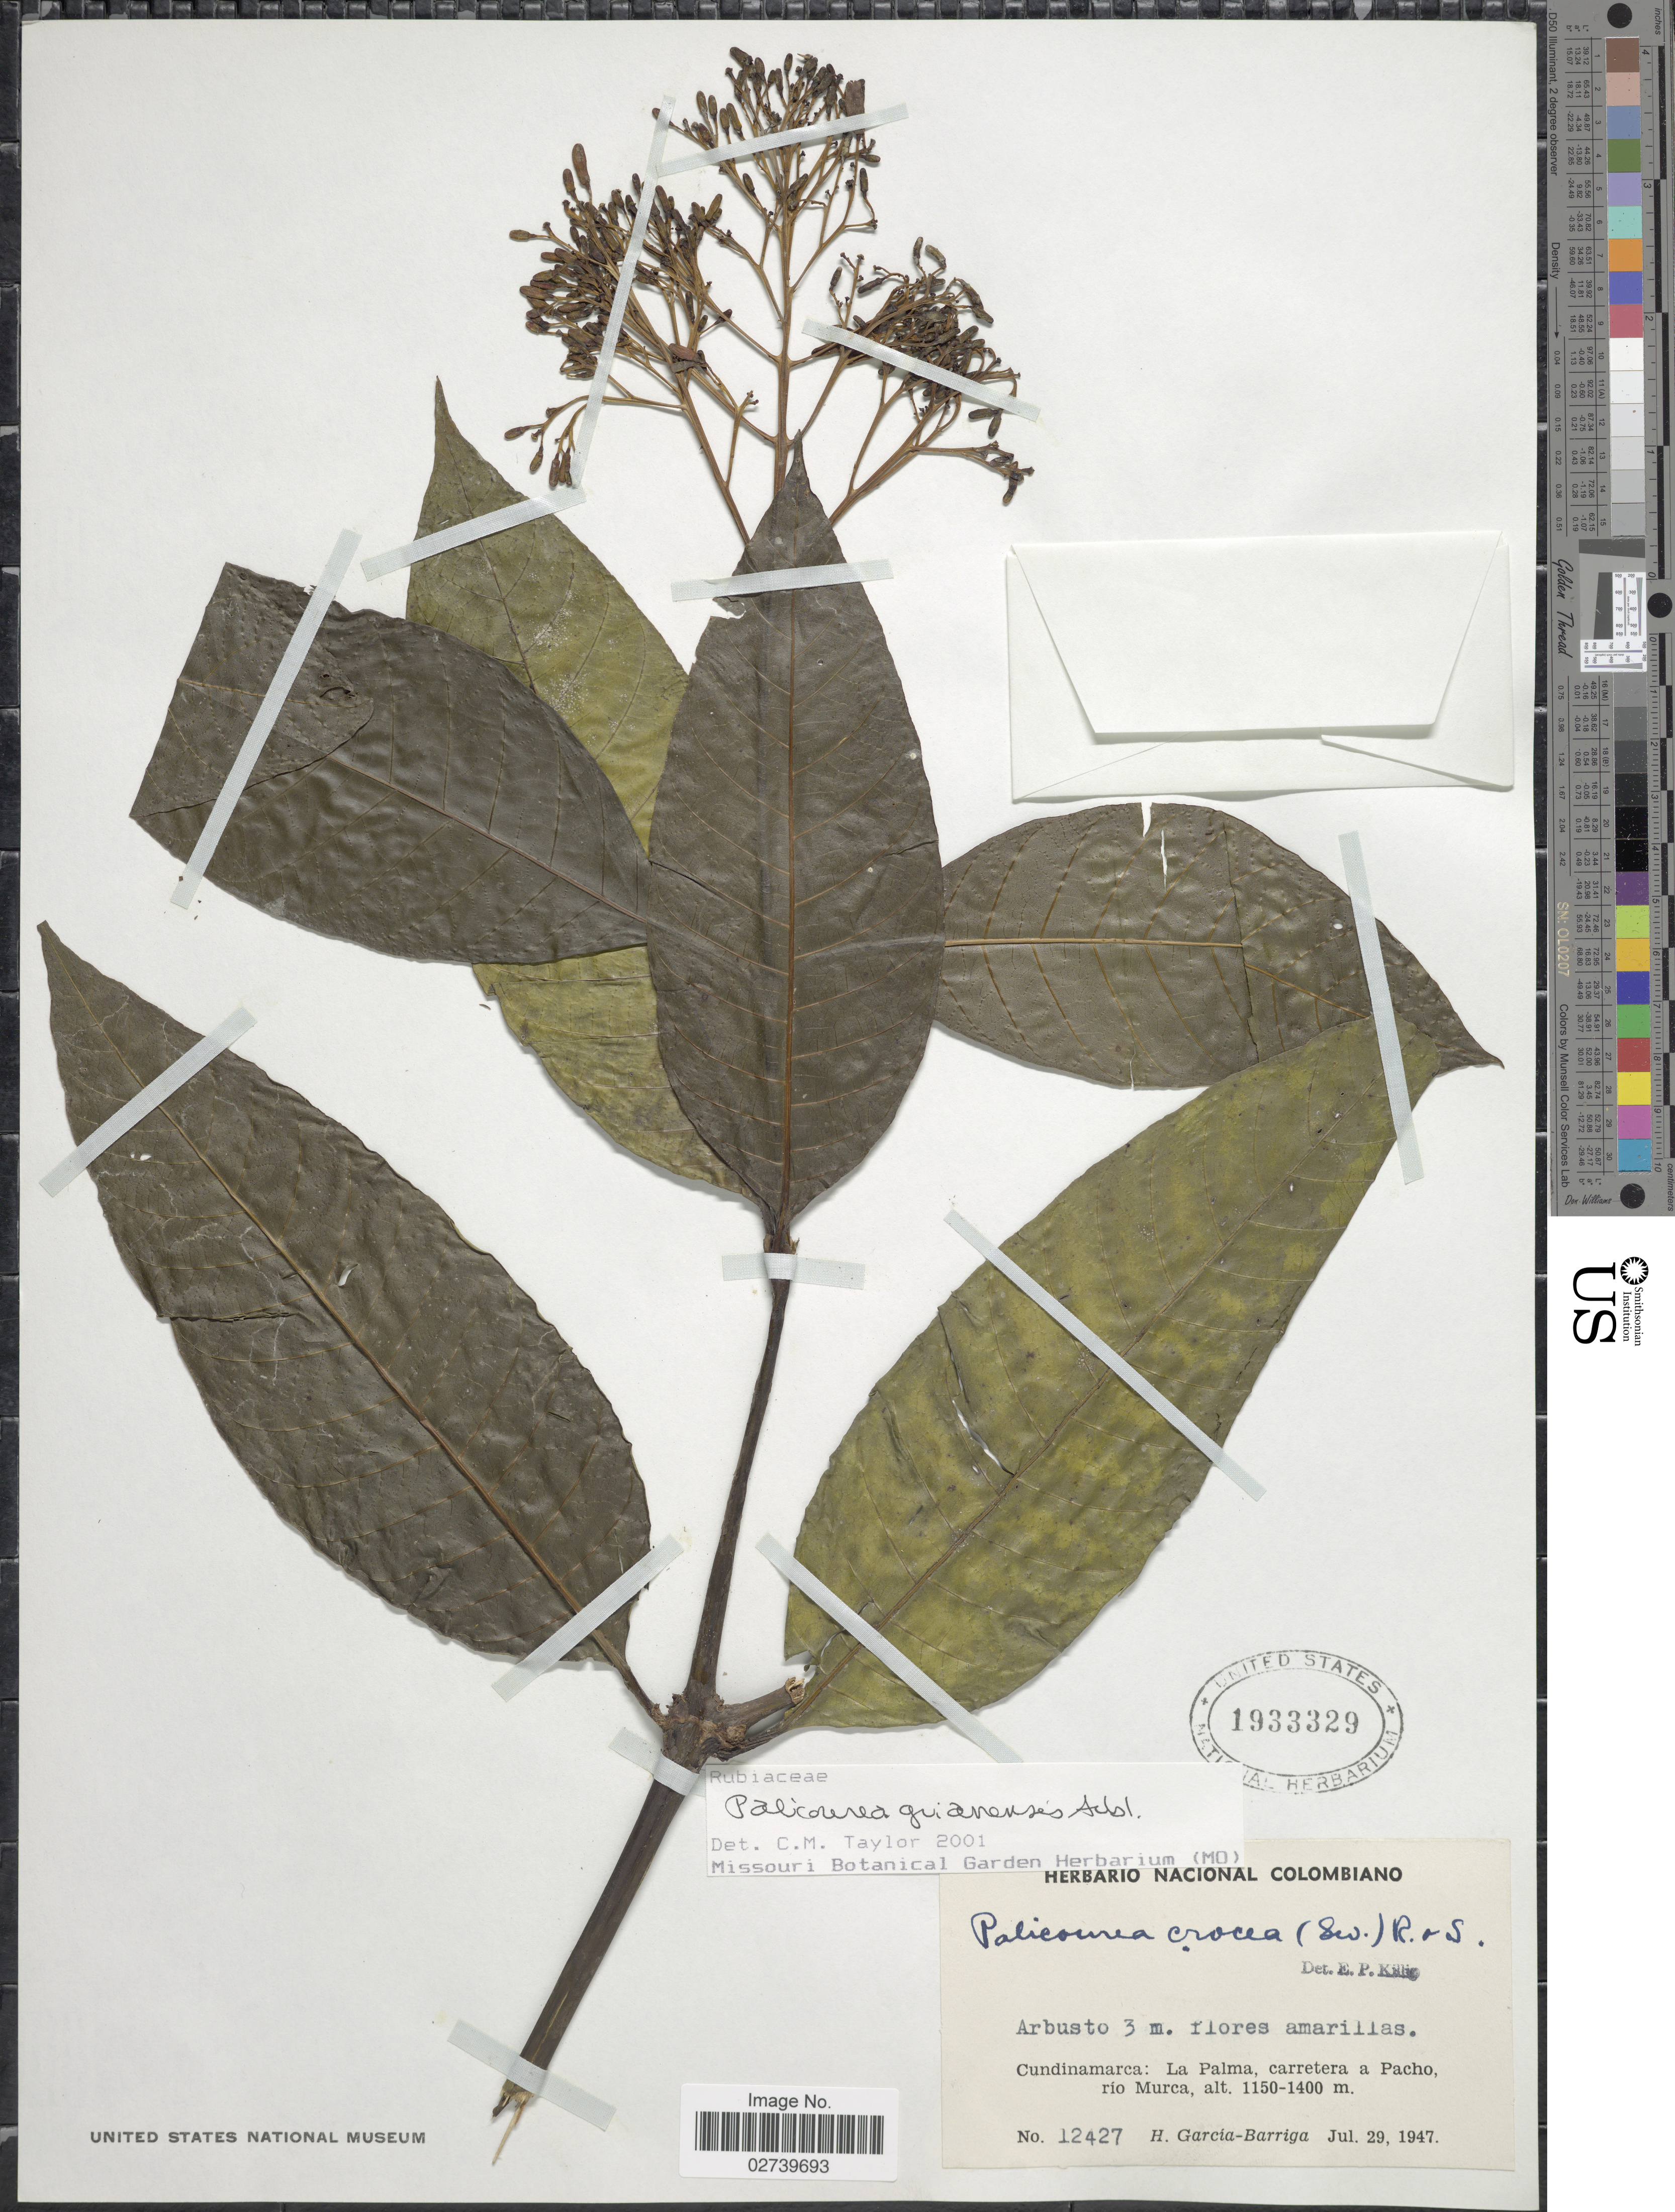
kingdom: Plantae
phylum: Tracheophyta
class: Magnoliopsida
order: Gentianales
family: Rubiaceae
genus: Palicourea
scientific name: Palicourea guianensis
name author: Aubl.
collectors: H. García Barriga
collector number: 12427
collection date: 1947-07-29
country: Colombia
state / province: Cundinamarca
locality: La Palma, carretera a Pacho, río Murca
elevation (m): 1150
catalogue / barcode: US 1933329